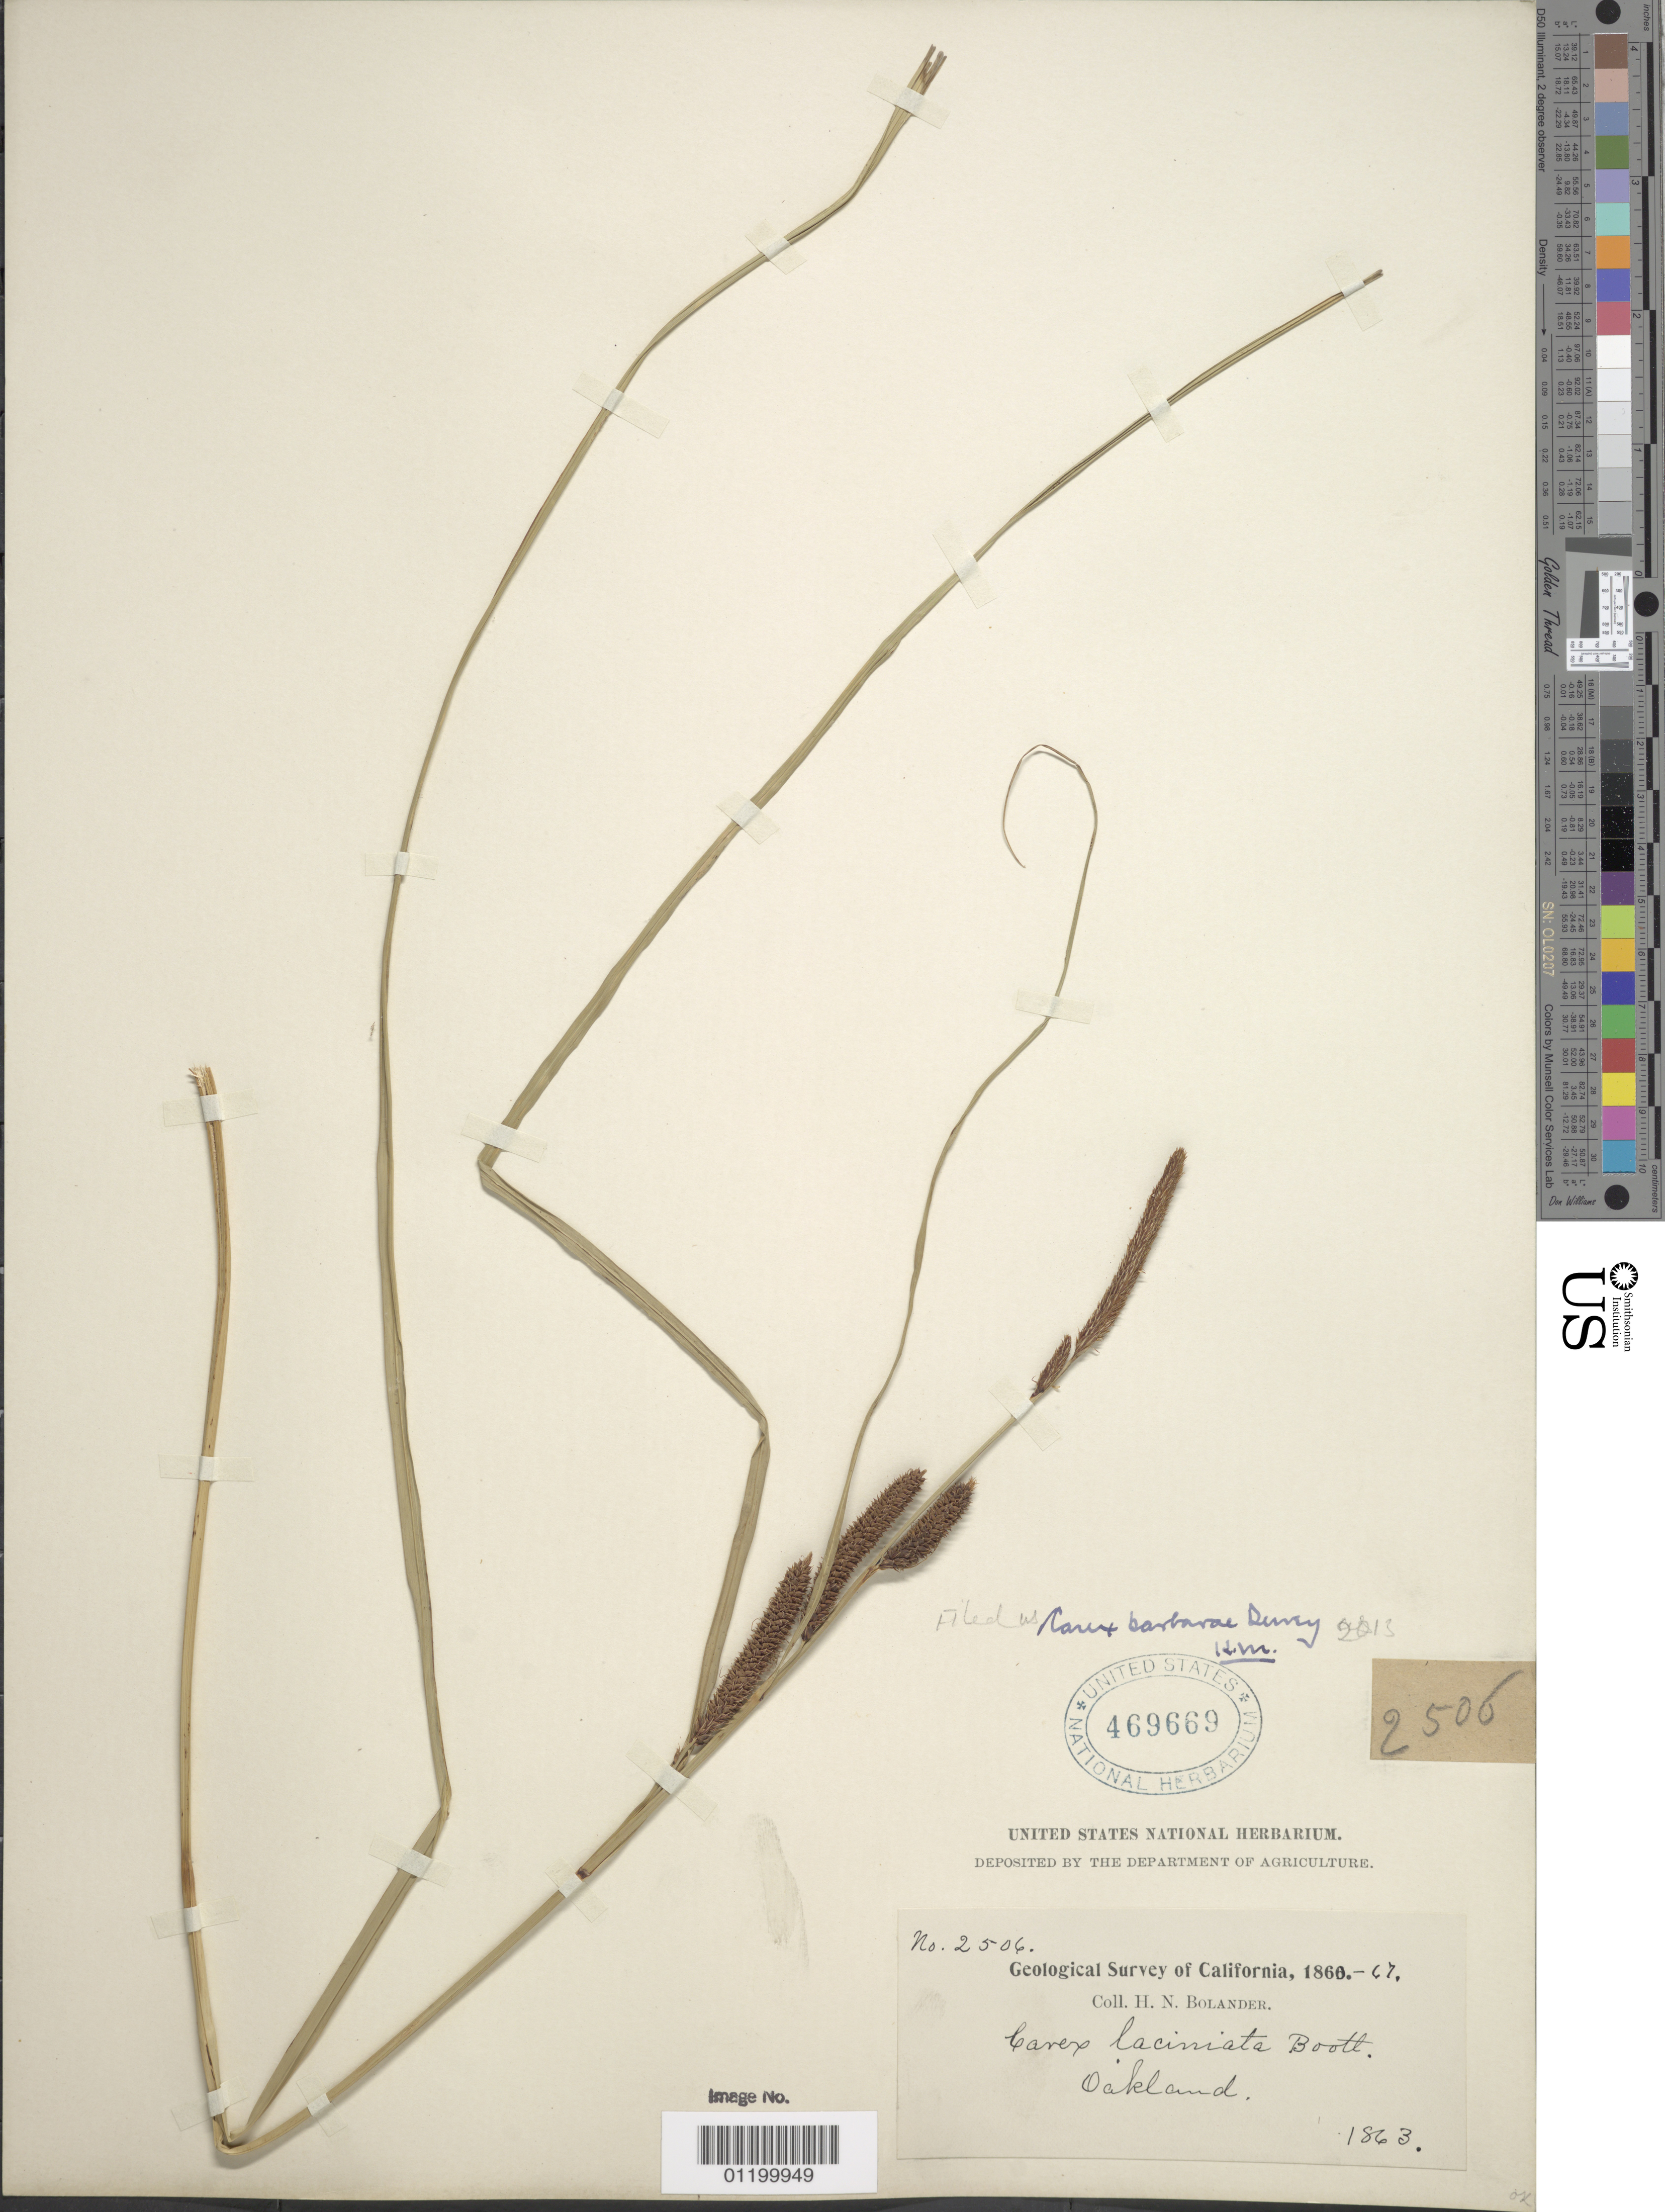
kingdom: Plantae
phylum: Tracheophyta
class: Liliopsida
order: Poales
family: Cyperaceae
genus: Carex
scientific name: Carex barbarae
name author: Dewey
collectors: H. Bolander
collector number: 2506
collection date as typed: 1863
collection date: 1863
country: United States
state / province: California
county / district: Alameda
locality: Oakland.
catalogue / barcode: US 469669